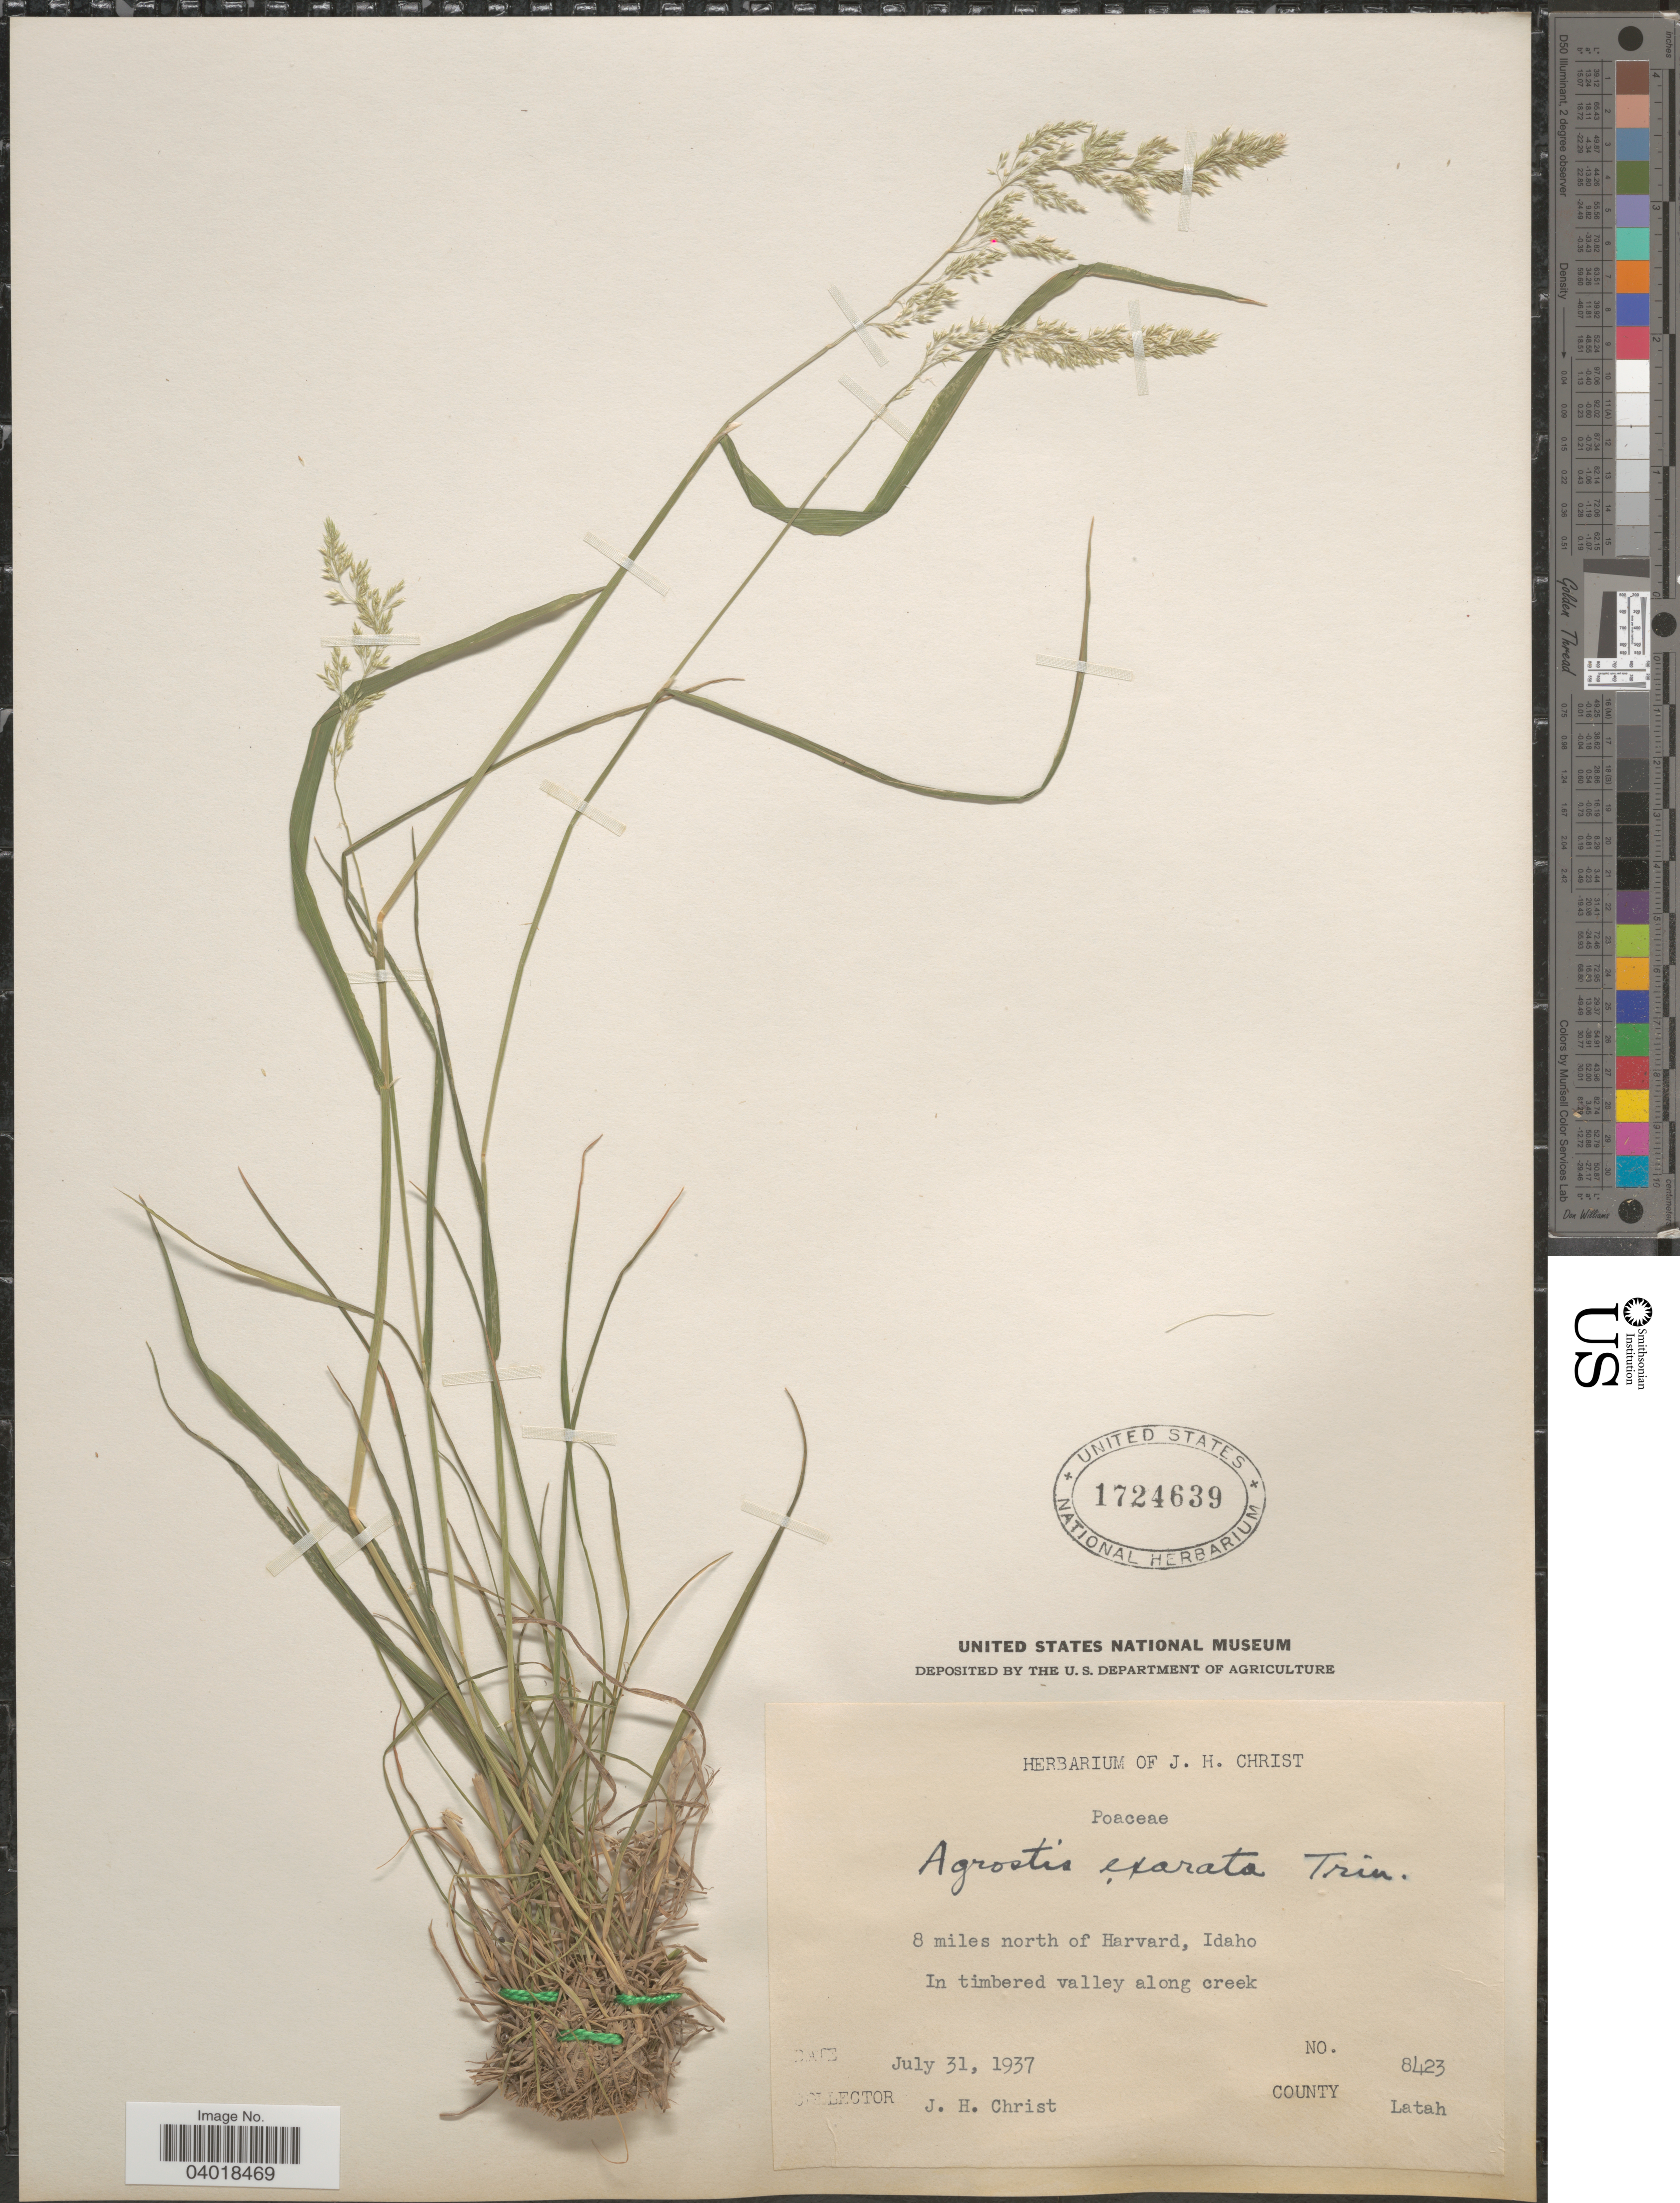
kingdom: Plantae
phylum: Tracheophyta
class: Liliopsida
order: Poales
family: Poaceae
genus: Agrostis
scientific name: Agrostis exarata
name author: Trin.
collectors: J. H. Christ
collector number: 8423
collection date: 1937-07-31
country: United States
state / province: Idaho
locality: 8 miles north of Harvard. County Latah.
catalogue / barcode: US 1724639